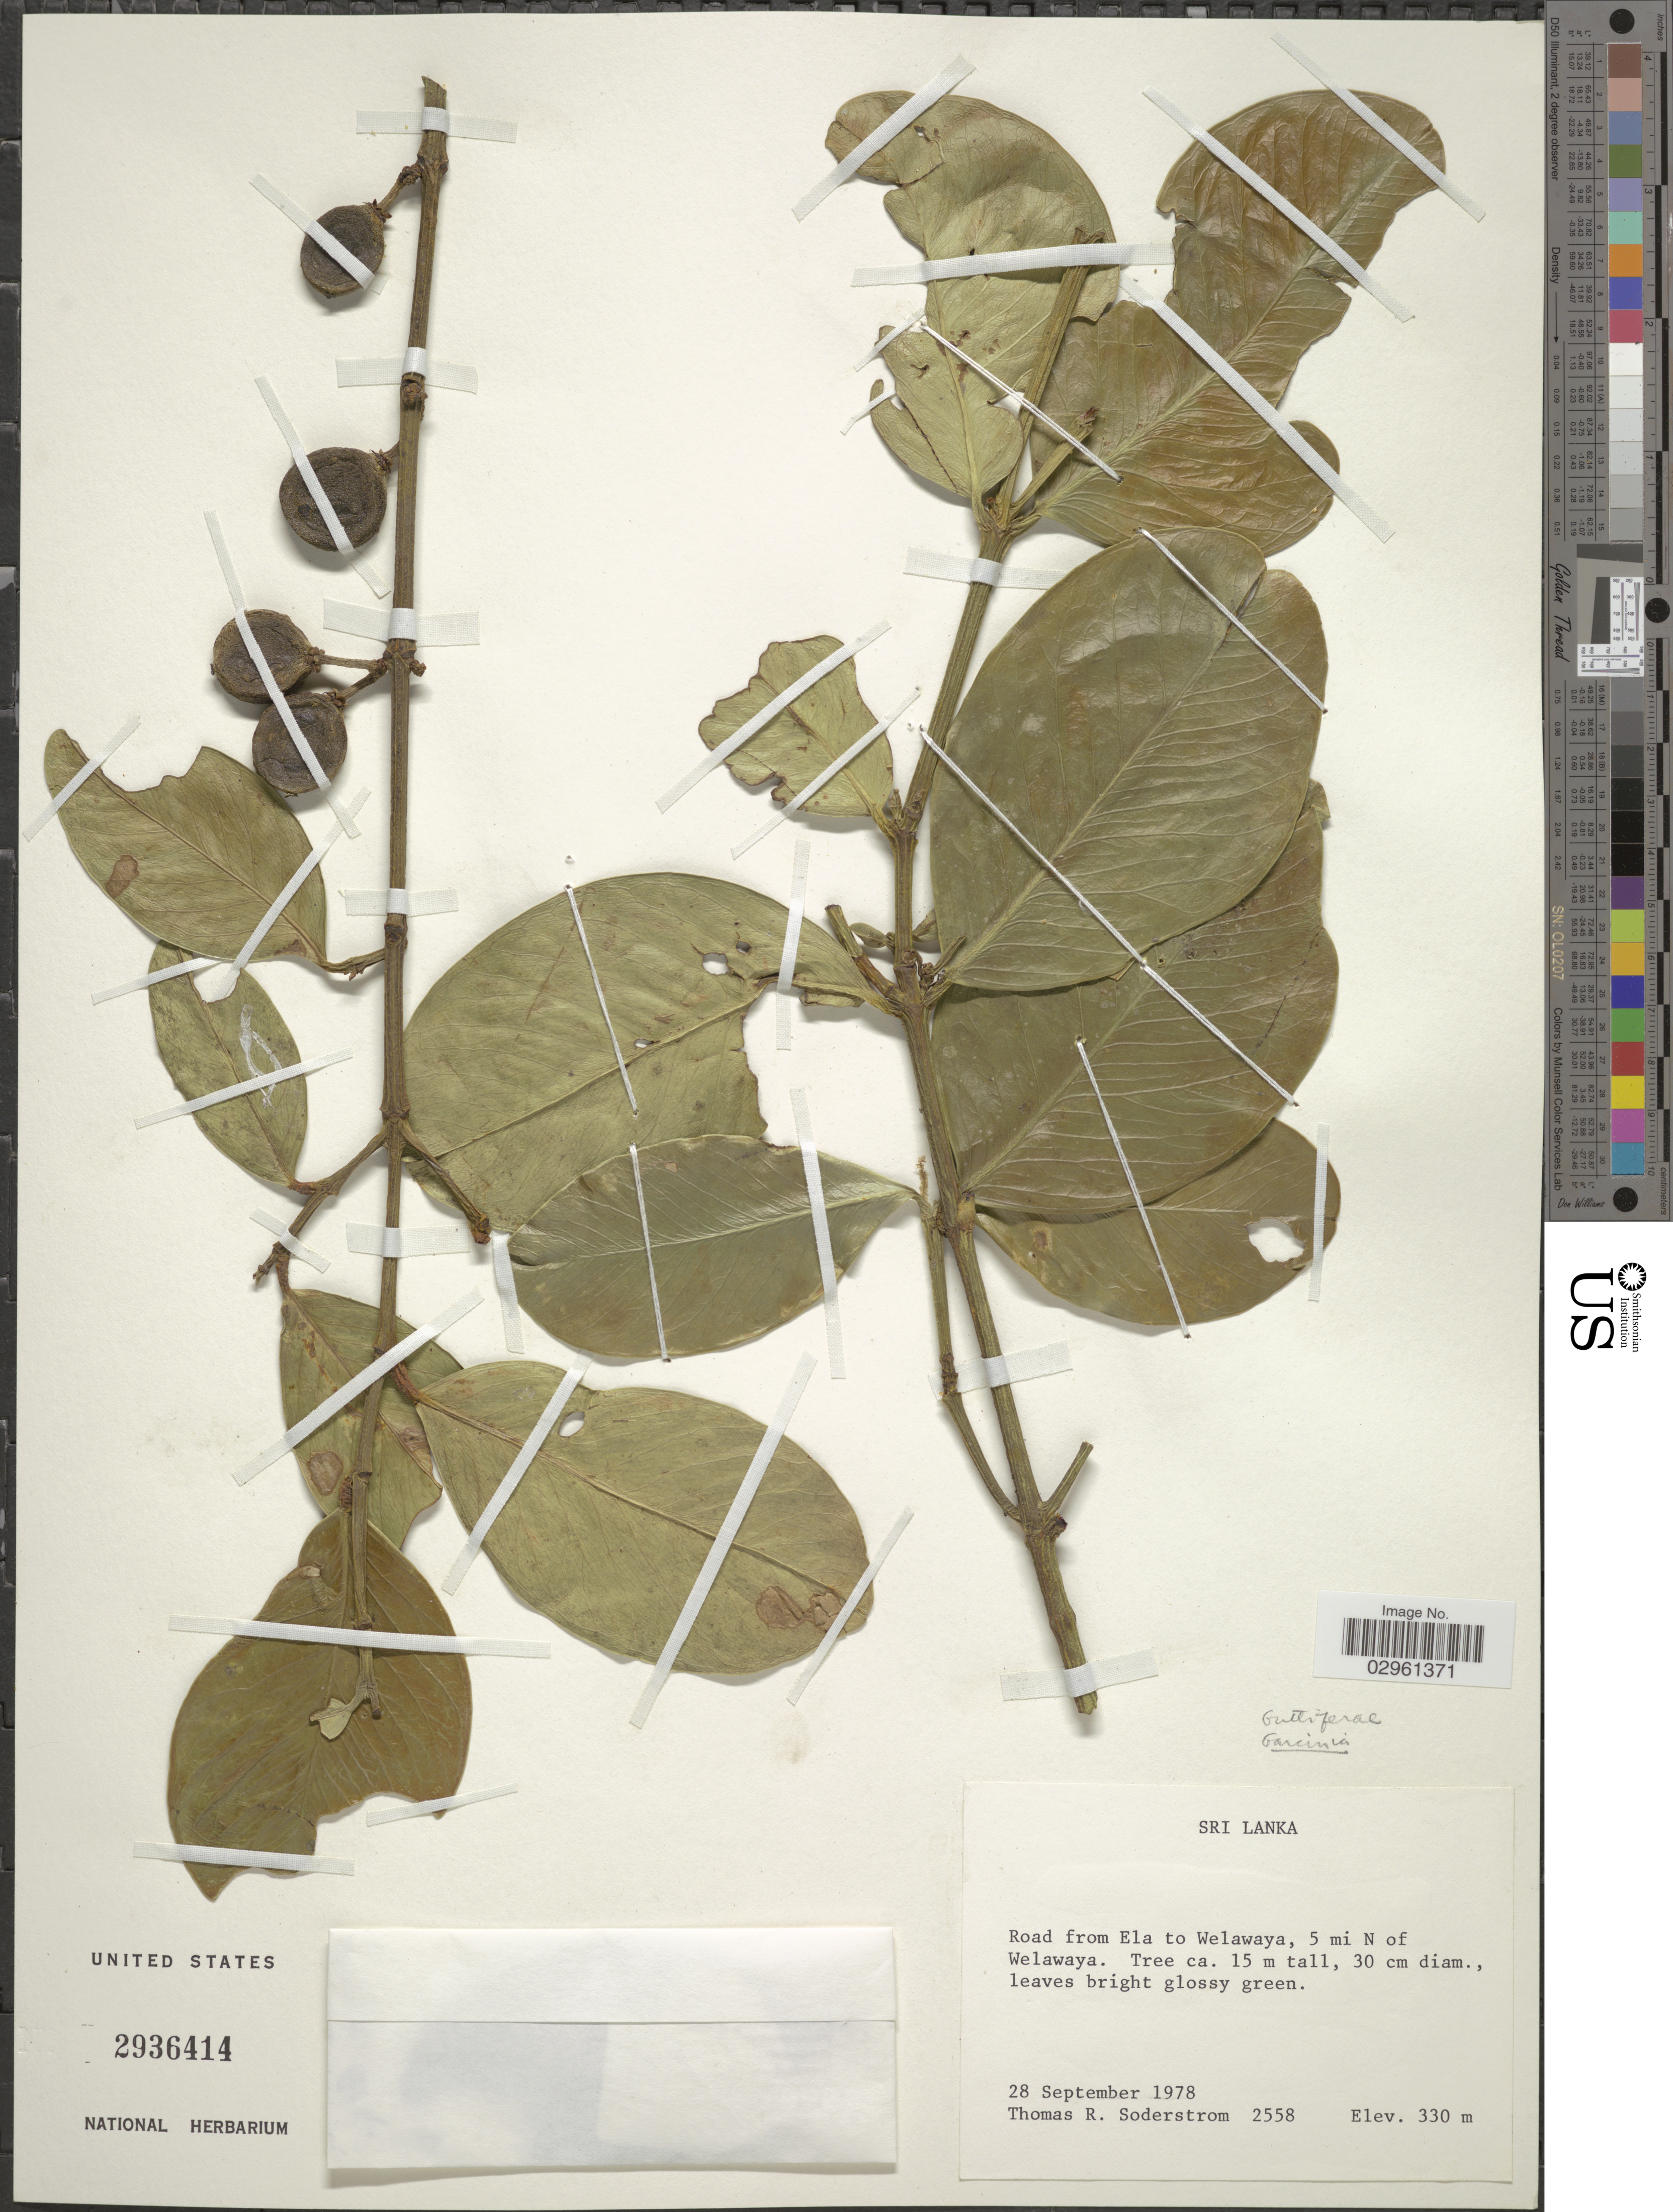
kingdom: Plantae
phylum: Tracheophyta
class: Magnoliopsida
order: Malpighiales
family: Clusiaceae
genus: Garcinia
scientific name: Garcinia sp.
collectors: T. R. Soderstrom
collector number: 2558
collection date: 1978-09-28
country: Sri Lanka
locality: Road from Ela to Welawaya, 5 mi N of Welawaya.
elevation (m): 330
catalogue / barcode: US 2936414